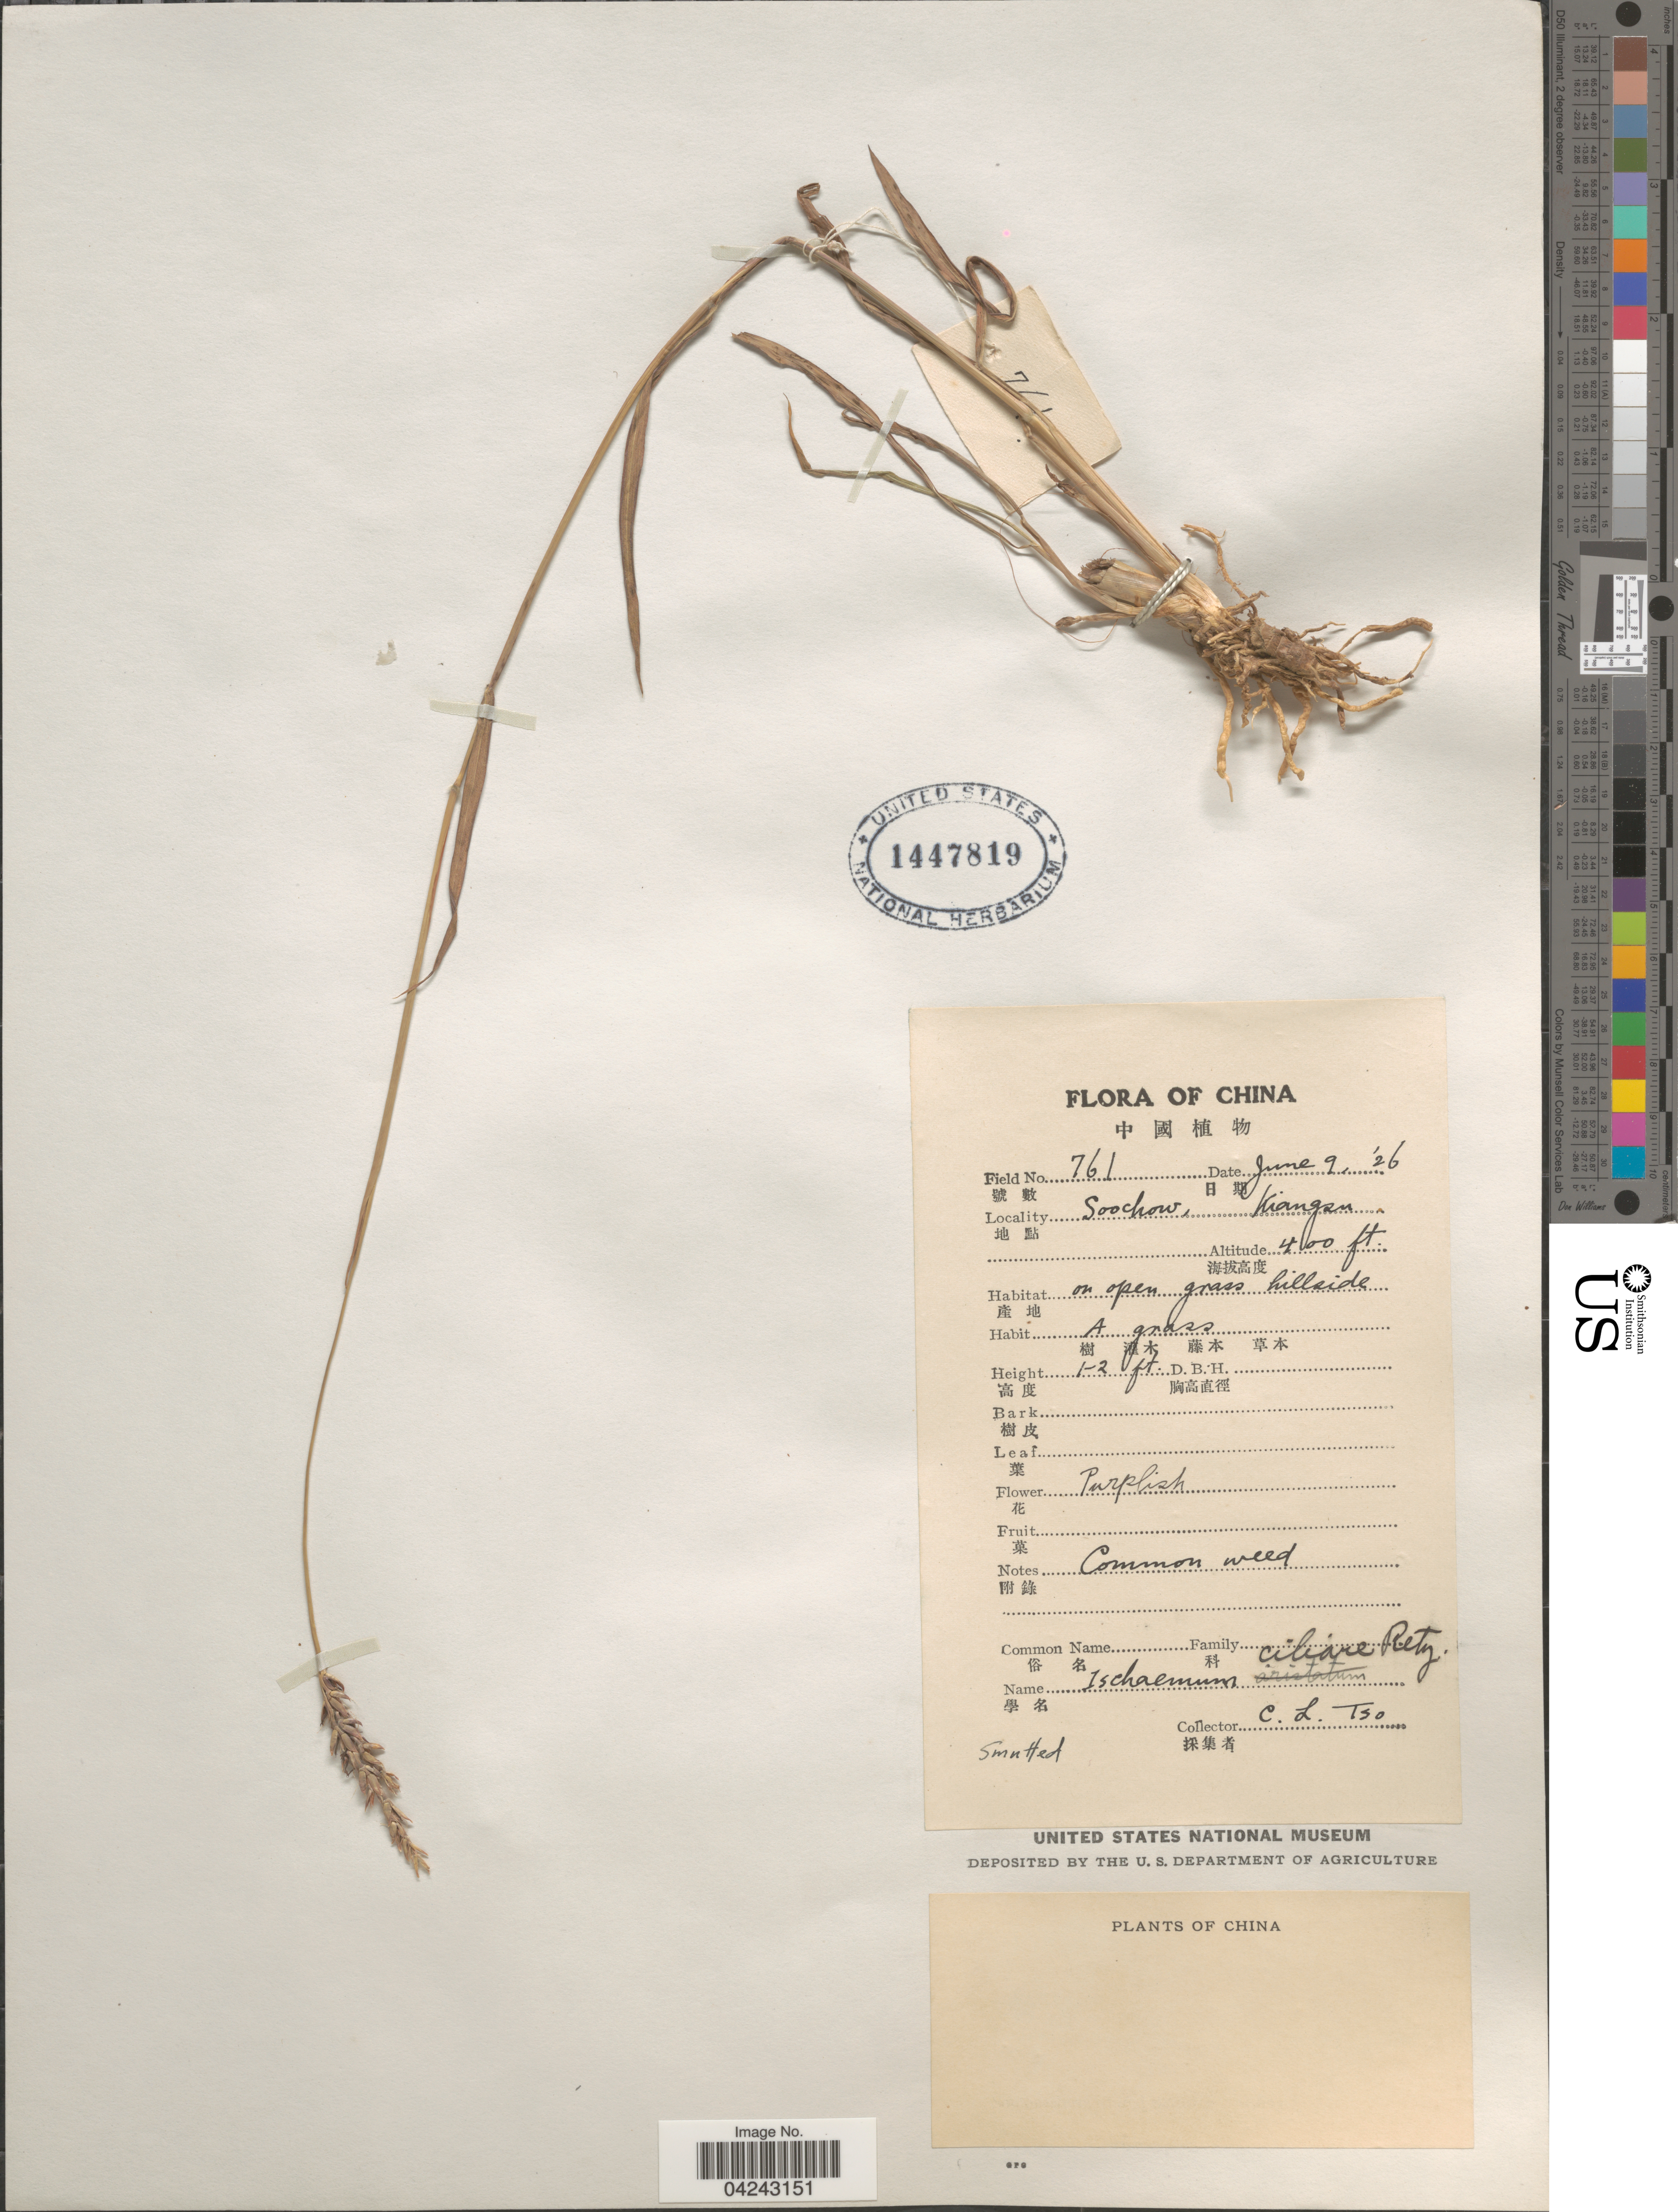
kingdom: Plantae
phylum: Tracheophyta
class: Liliopsida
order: Poales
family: Poaceae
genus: Ischaemum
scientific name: Ischaemum aristatum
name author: L.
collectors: C. Tso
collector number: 761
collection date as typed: Transcribed d/m/y: 9/6/26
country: China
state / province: Jiangsu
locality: Soochow, Kiangsu.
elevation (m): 122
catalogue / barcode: US 1447819